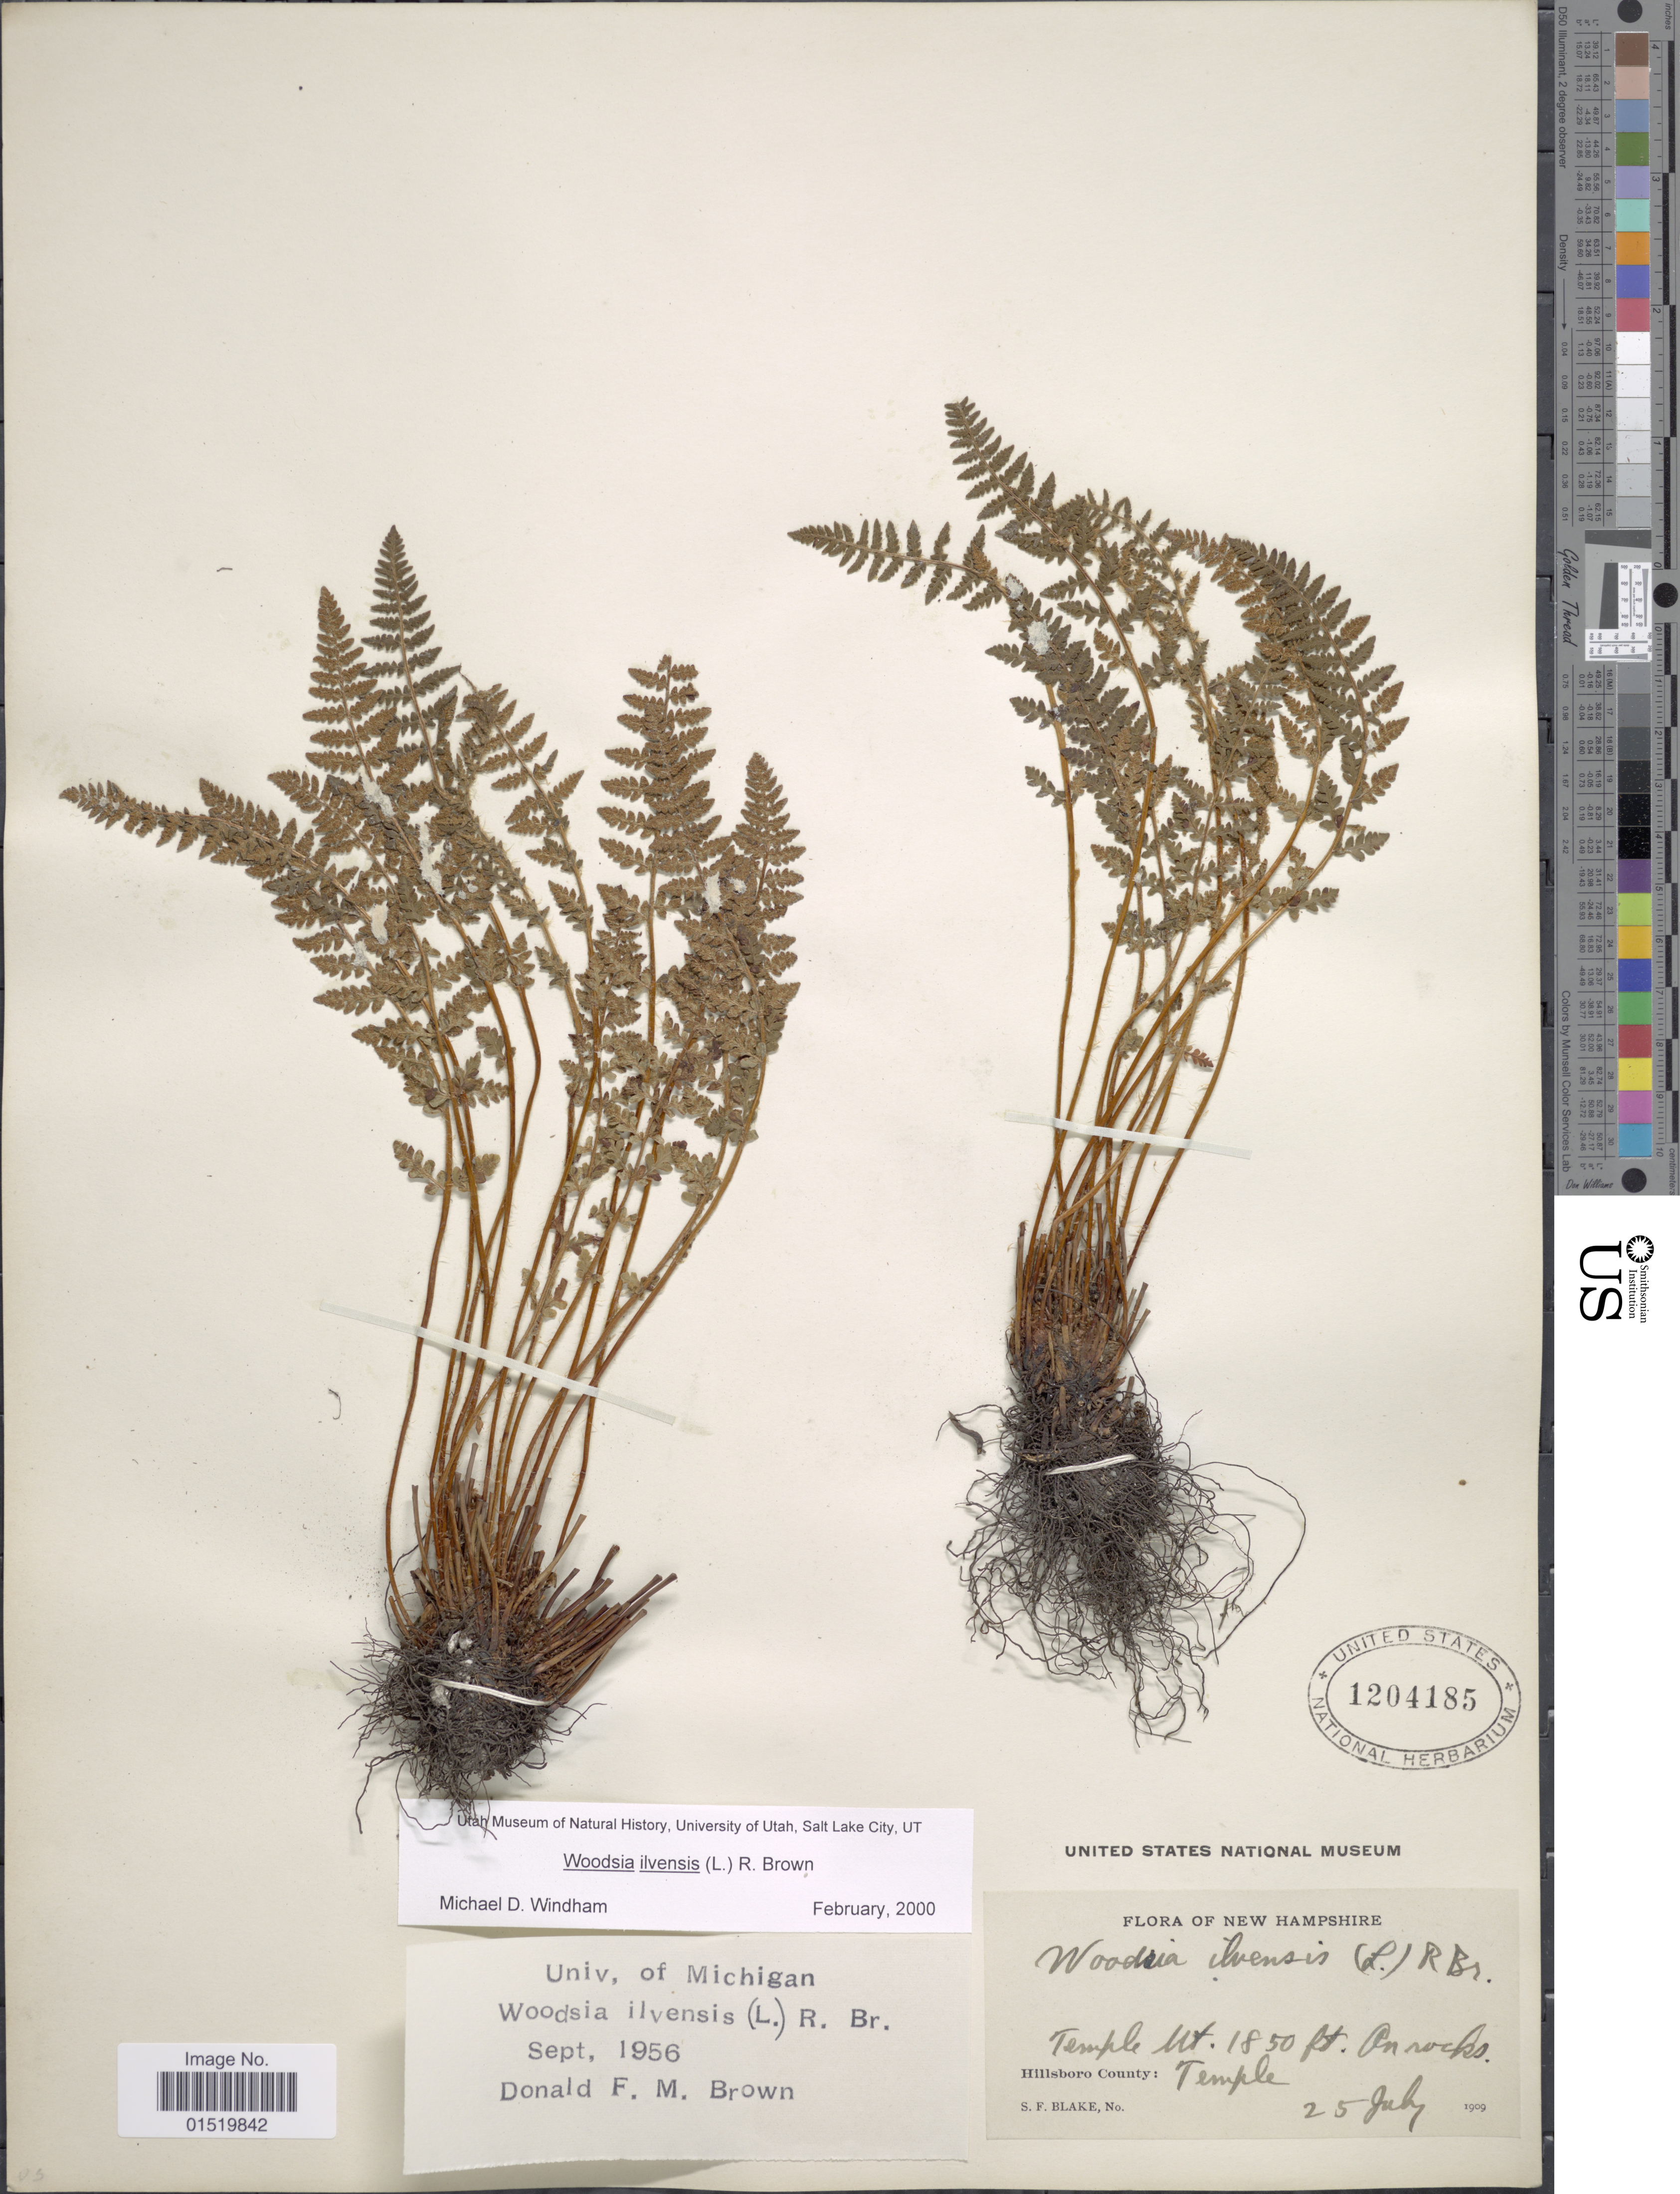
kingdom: Plantae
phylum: Tracheophyta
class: Polypodiopsida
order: Polypodiales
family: Woodsiaceae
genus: Woodsia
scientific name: Woodsia ilvensis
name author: (L.) R. Br.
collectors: S. Blake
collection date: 1909-07-25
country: United States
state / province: New Hampshire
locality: Temple Mt, On rocks Hillsboro County: Temple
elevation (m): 564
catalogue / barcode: US 1204185